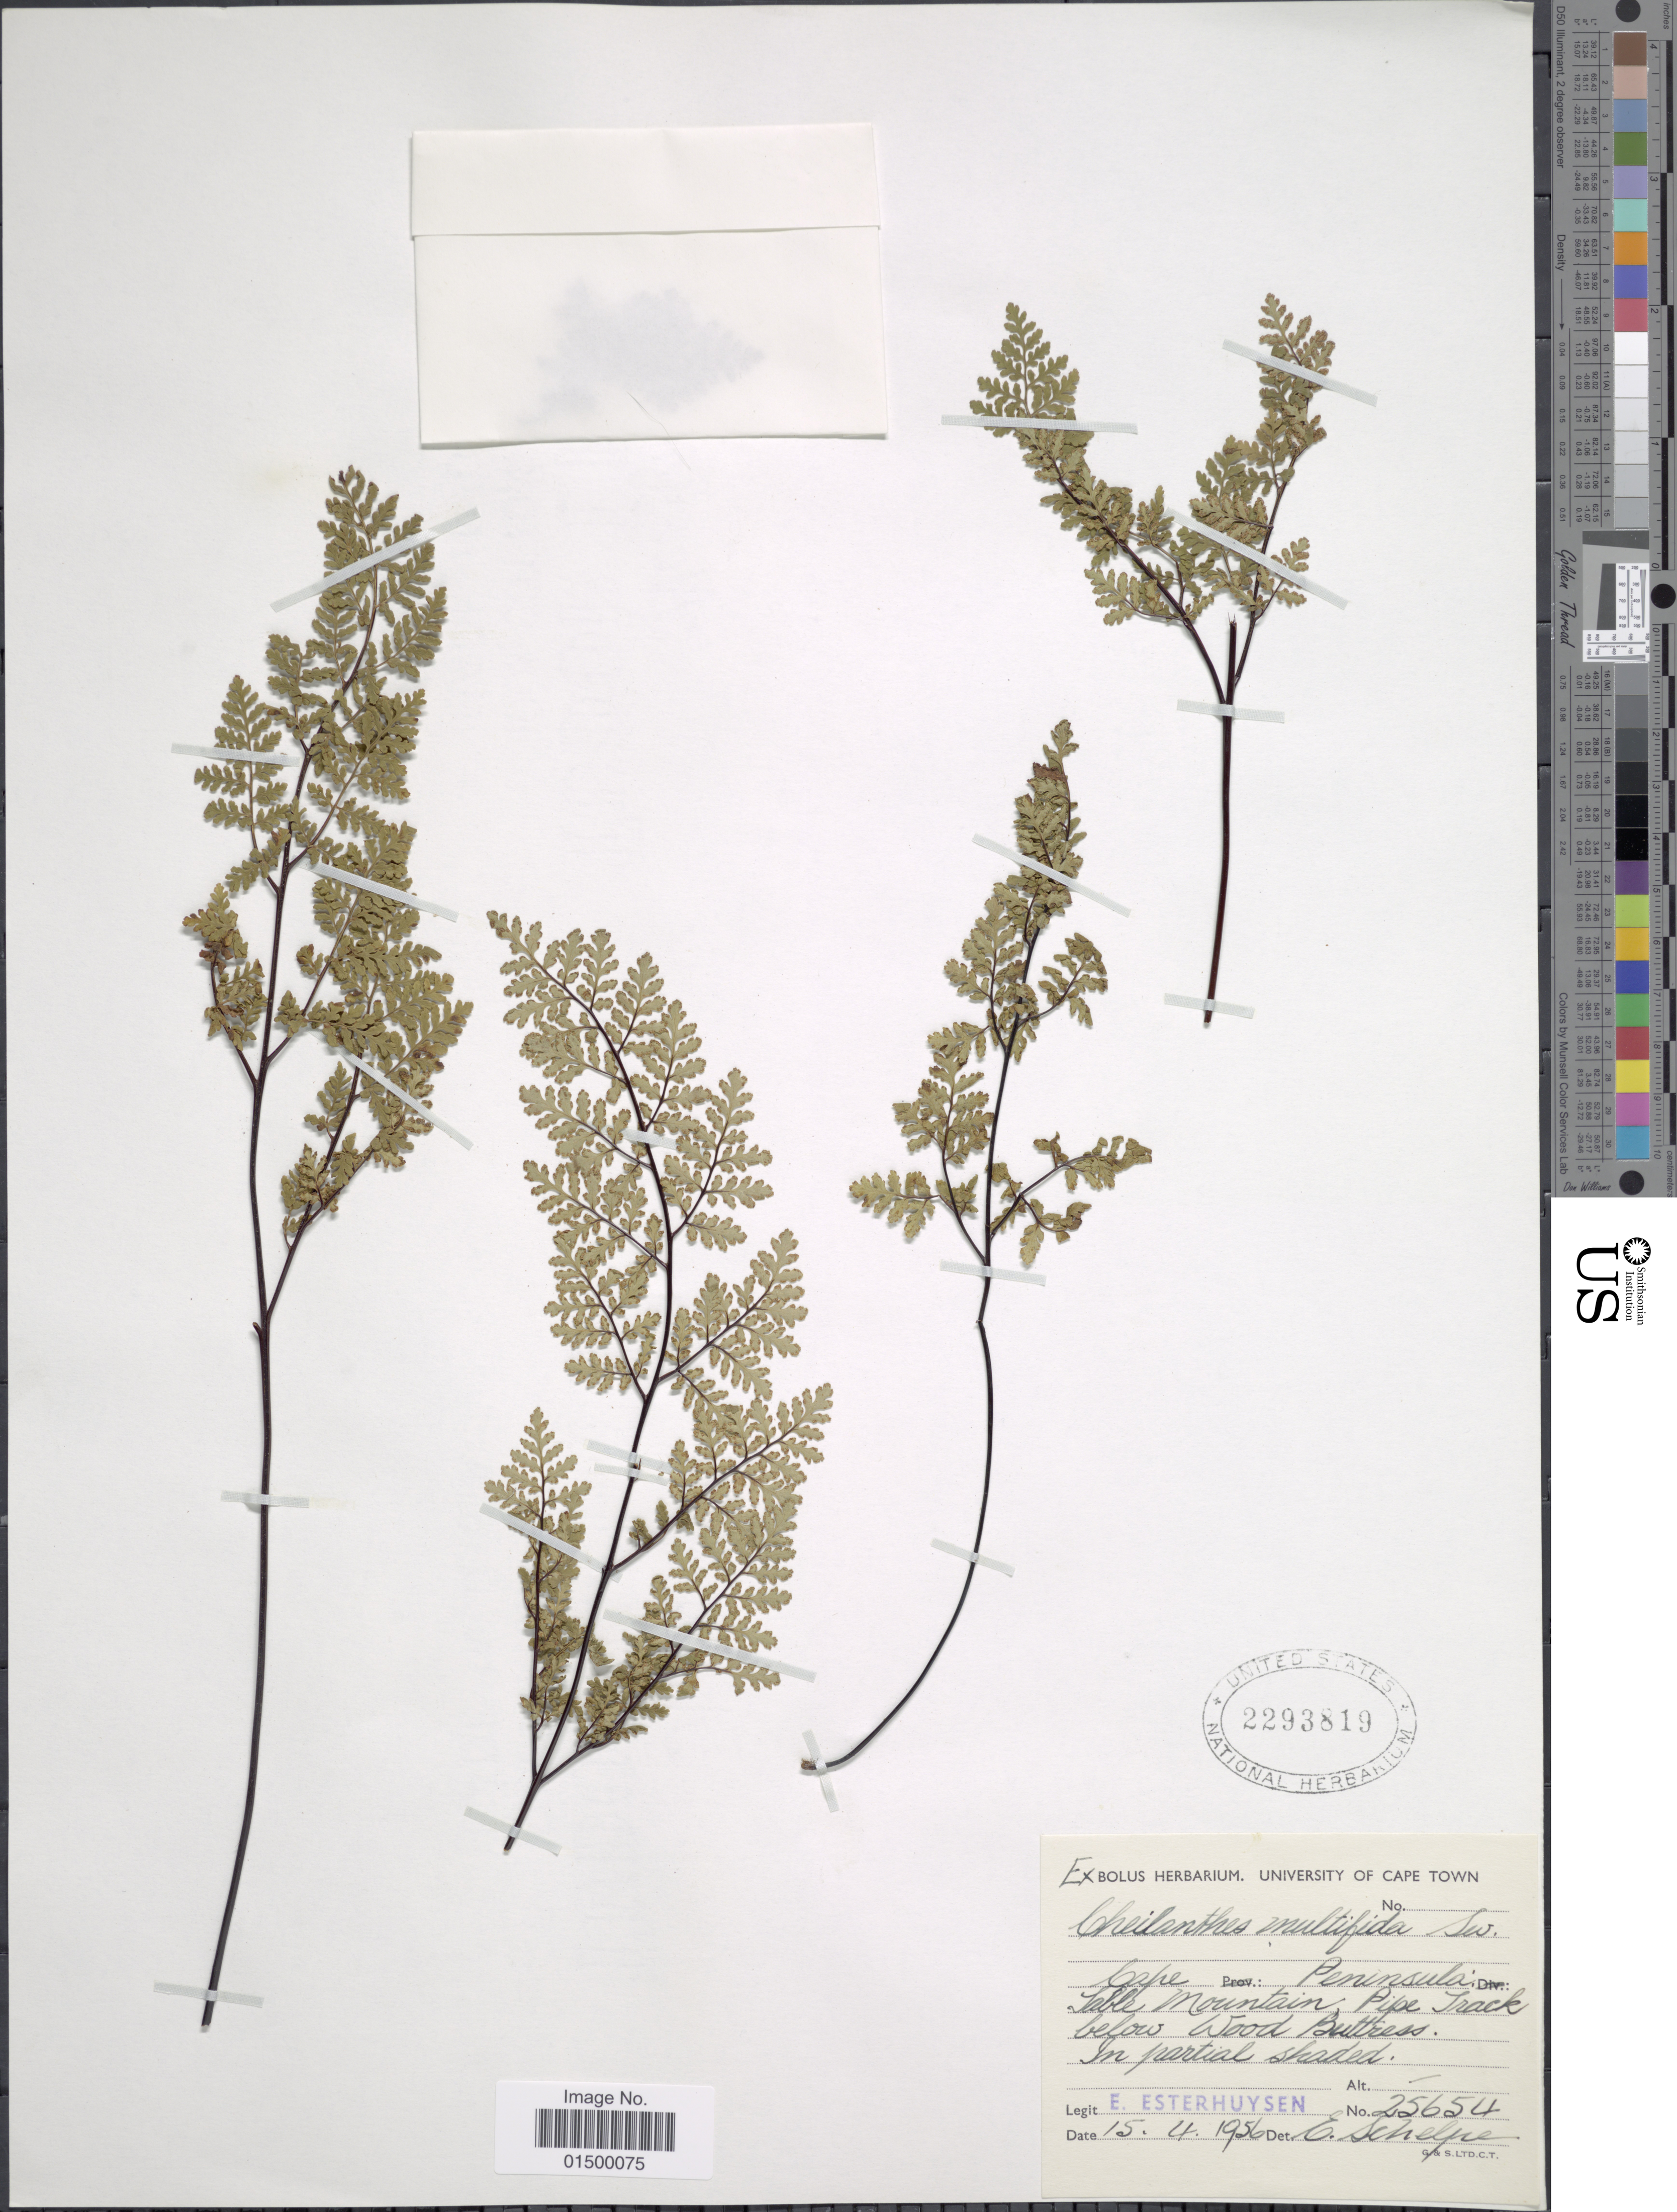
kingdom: Plantae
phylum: Tracheophyta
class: Polypodiopsida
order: Polypodiales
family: Pteridaceae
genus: Cheilanthes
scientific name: Cheilanthes multifida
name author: Sw.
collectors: E. E. Esterhuysen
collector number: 25654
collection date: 1956-04-15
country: South Africa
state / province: Western Cape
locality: Cape Peninsula: Table Mountain, Pipe Track below Wood Buttress.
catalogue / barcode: US 2293819